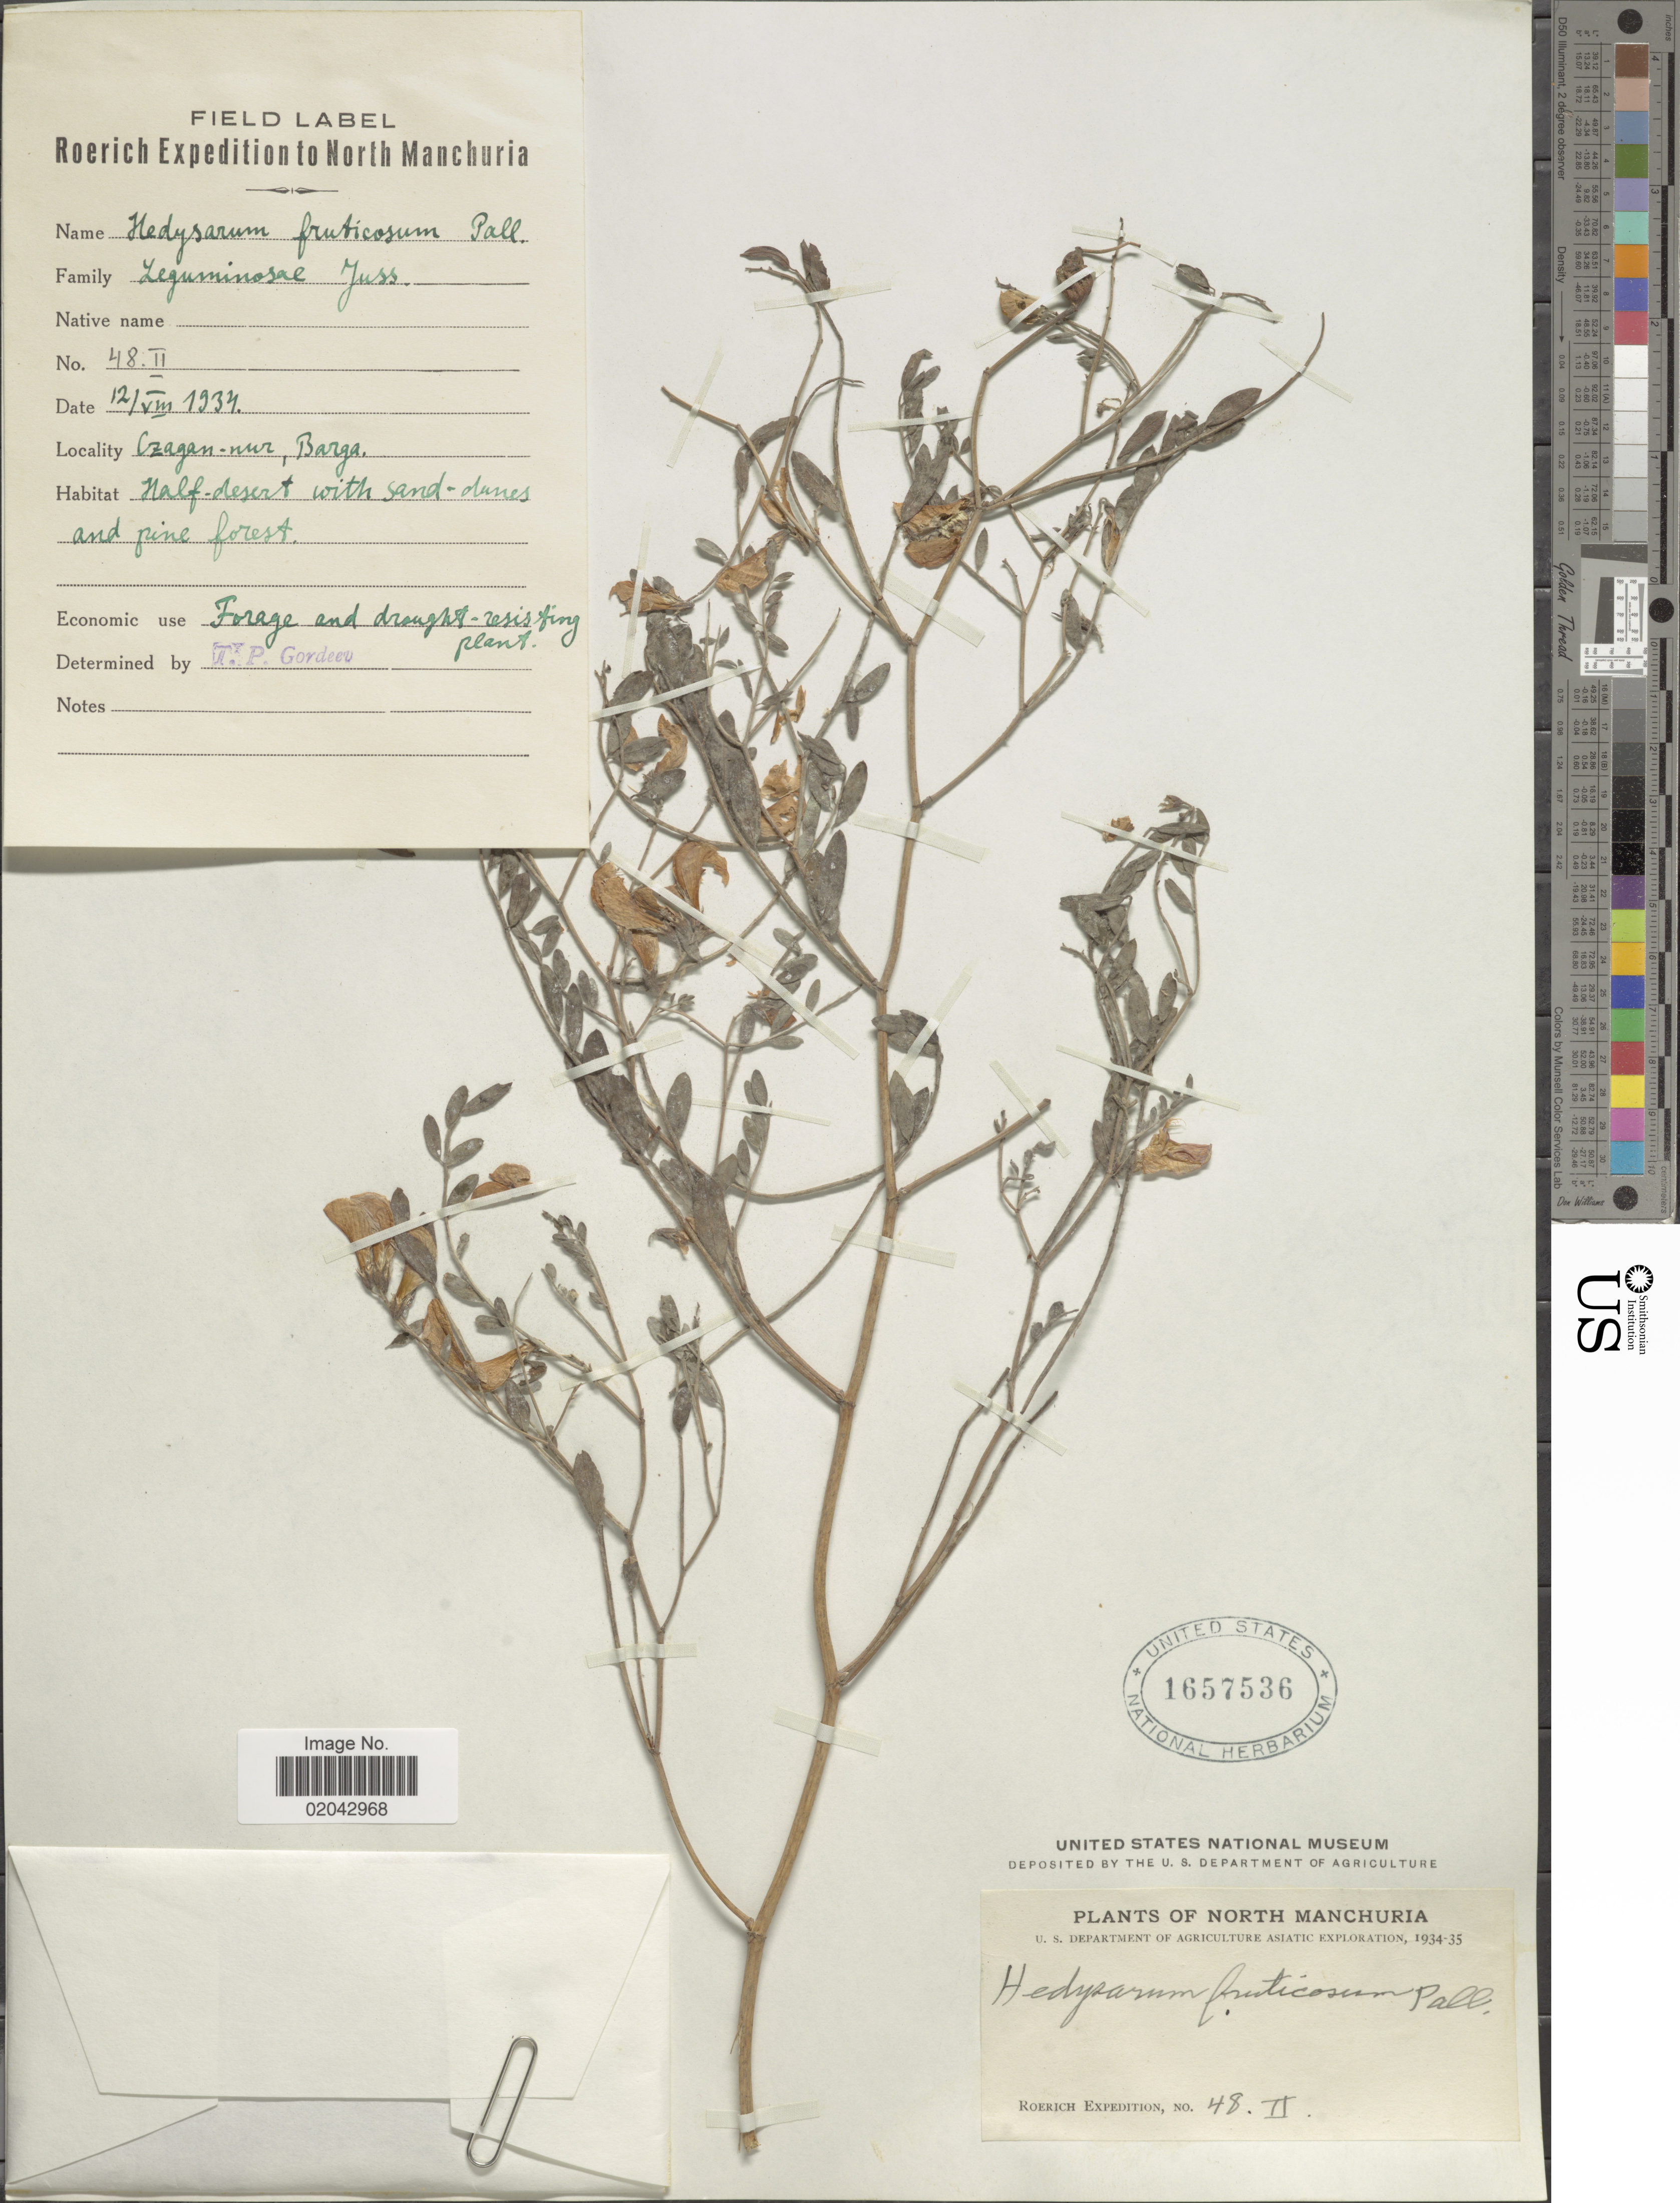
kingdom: Plantae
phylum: Tracheophyta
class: Magnoliopsida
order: Fabales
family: Fabaceae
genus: Corethrodendron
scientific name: Corethrodendron fruticosum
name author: (Pall.) B.H.Choi & H. Ohashi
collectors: Roerich Expedition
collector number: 48II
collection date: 1934-08-12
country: China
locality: North Manchuria, Czagan - nur, Barga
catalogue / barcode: US 1657536